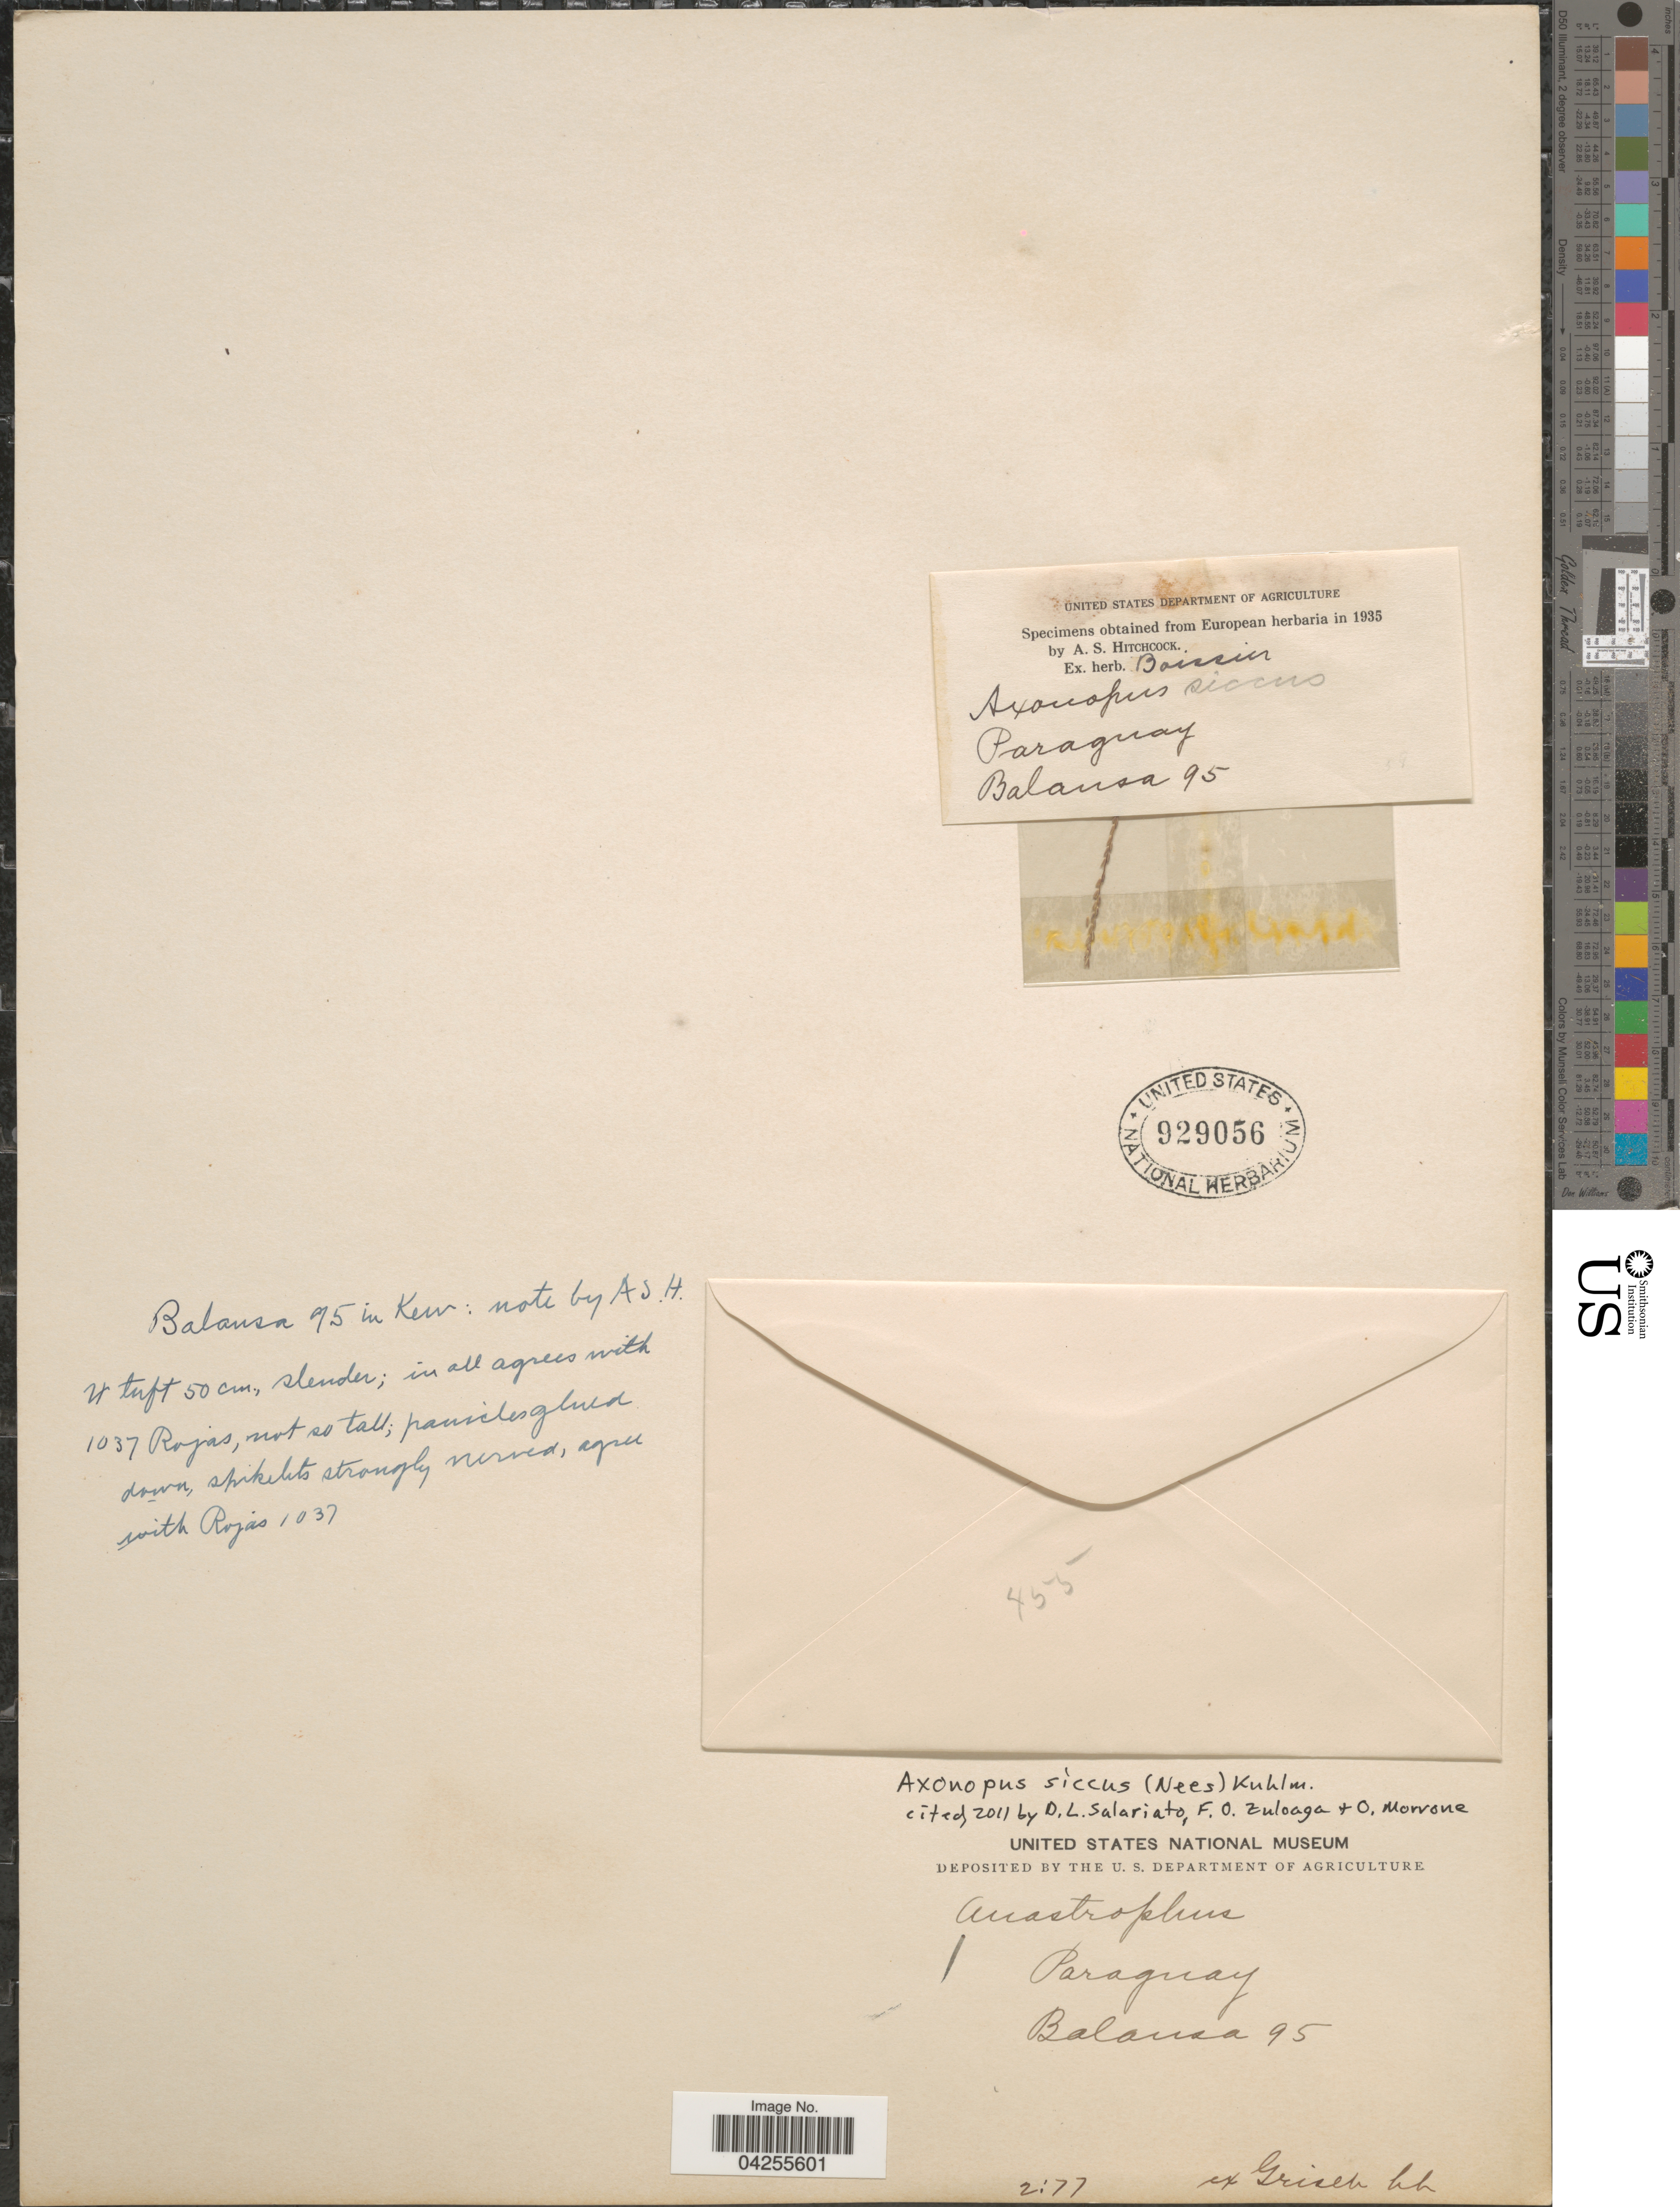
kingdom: Plantae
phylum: Tracheophyta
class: Liliopsida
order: Poales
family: Poaceae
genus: Axonopus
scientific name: Axonopus siccus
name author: (Nees) Kuhlm.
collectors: -. Balansa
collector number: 95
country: Paraguay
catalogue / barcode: US 929056